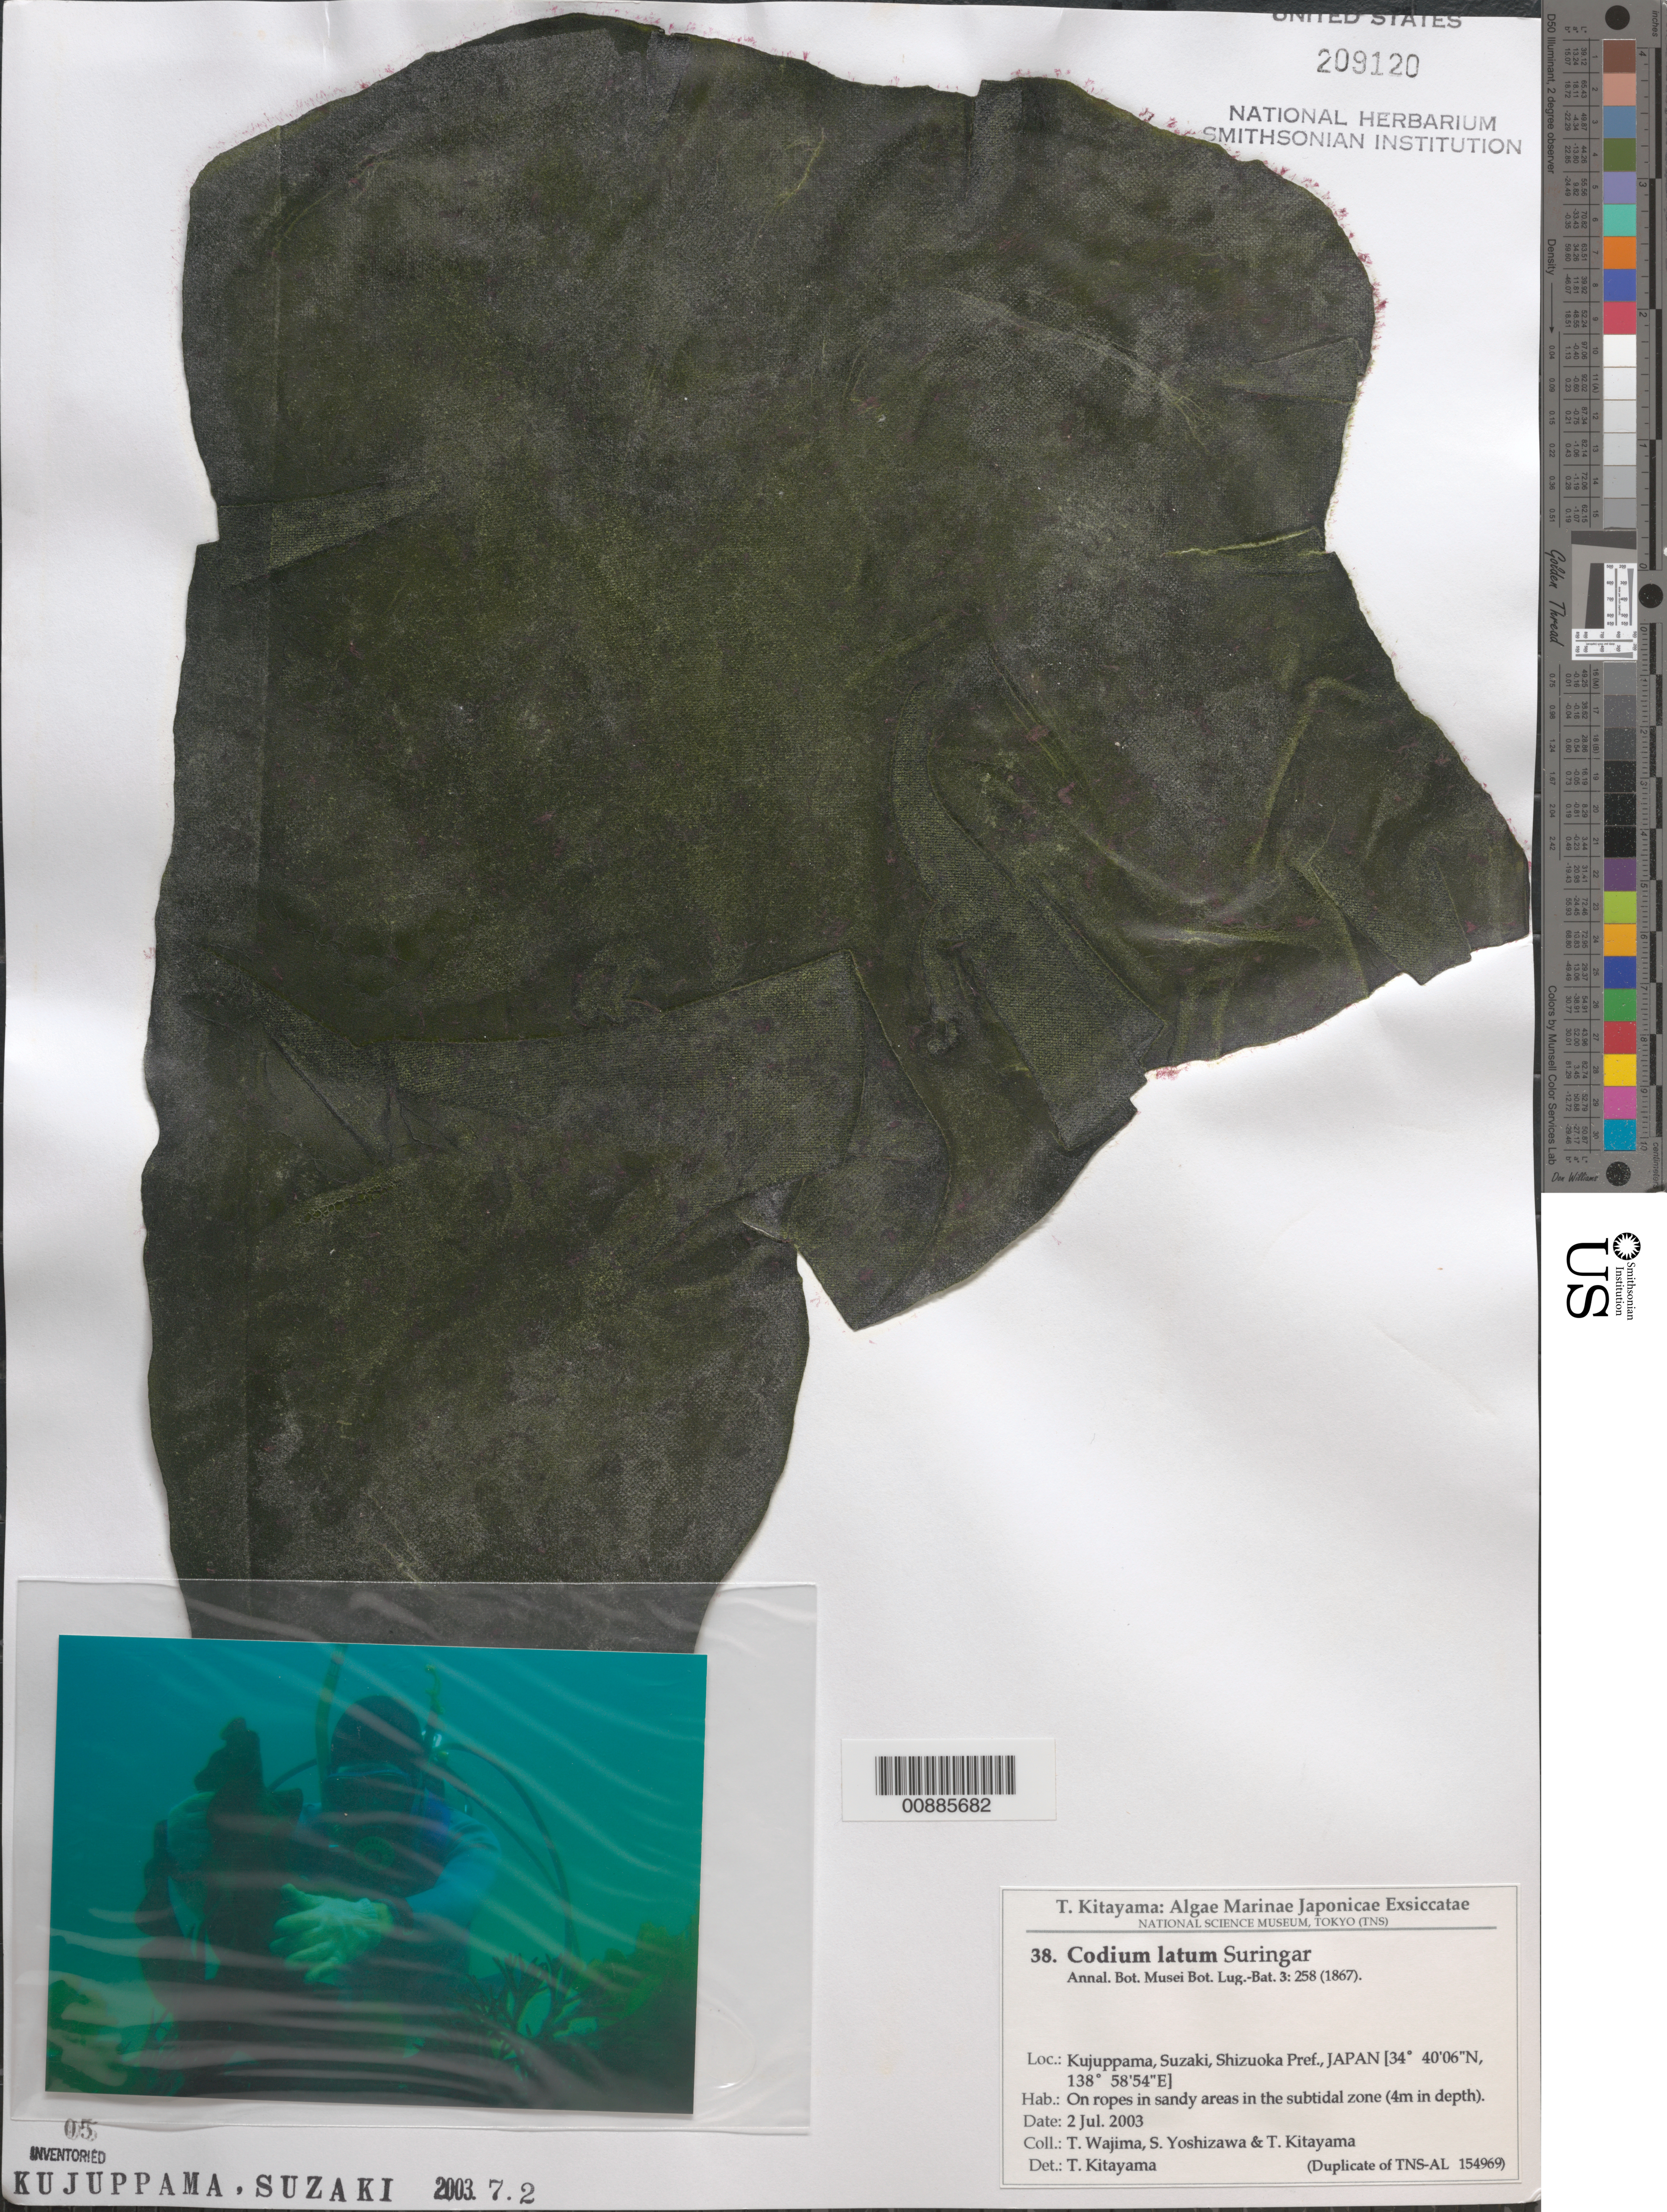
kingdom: Plantae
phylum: Chlorophyta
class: Ulvophyceae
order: Bryopsidales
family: Codiaceae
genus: Codium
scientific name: Codium latum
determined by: Kitayama, T.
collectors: T. Wajima, S. Yoshizawa & T. Kitayama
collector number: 38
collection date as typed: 02 Jul 2003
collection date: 2003-07-02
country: Japan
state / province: Sizuoka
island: Honshu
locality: Kujuppama, Suzaki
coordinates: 34 40' 06" N, 138 58' 54" E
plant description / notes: Kitayama, T., Algae Marinae Japonicae Exsiccatae, Fasc. II (Nos. 26-50)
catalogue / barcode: US 209120